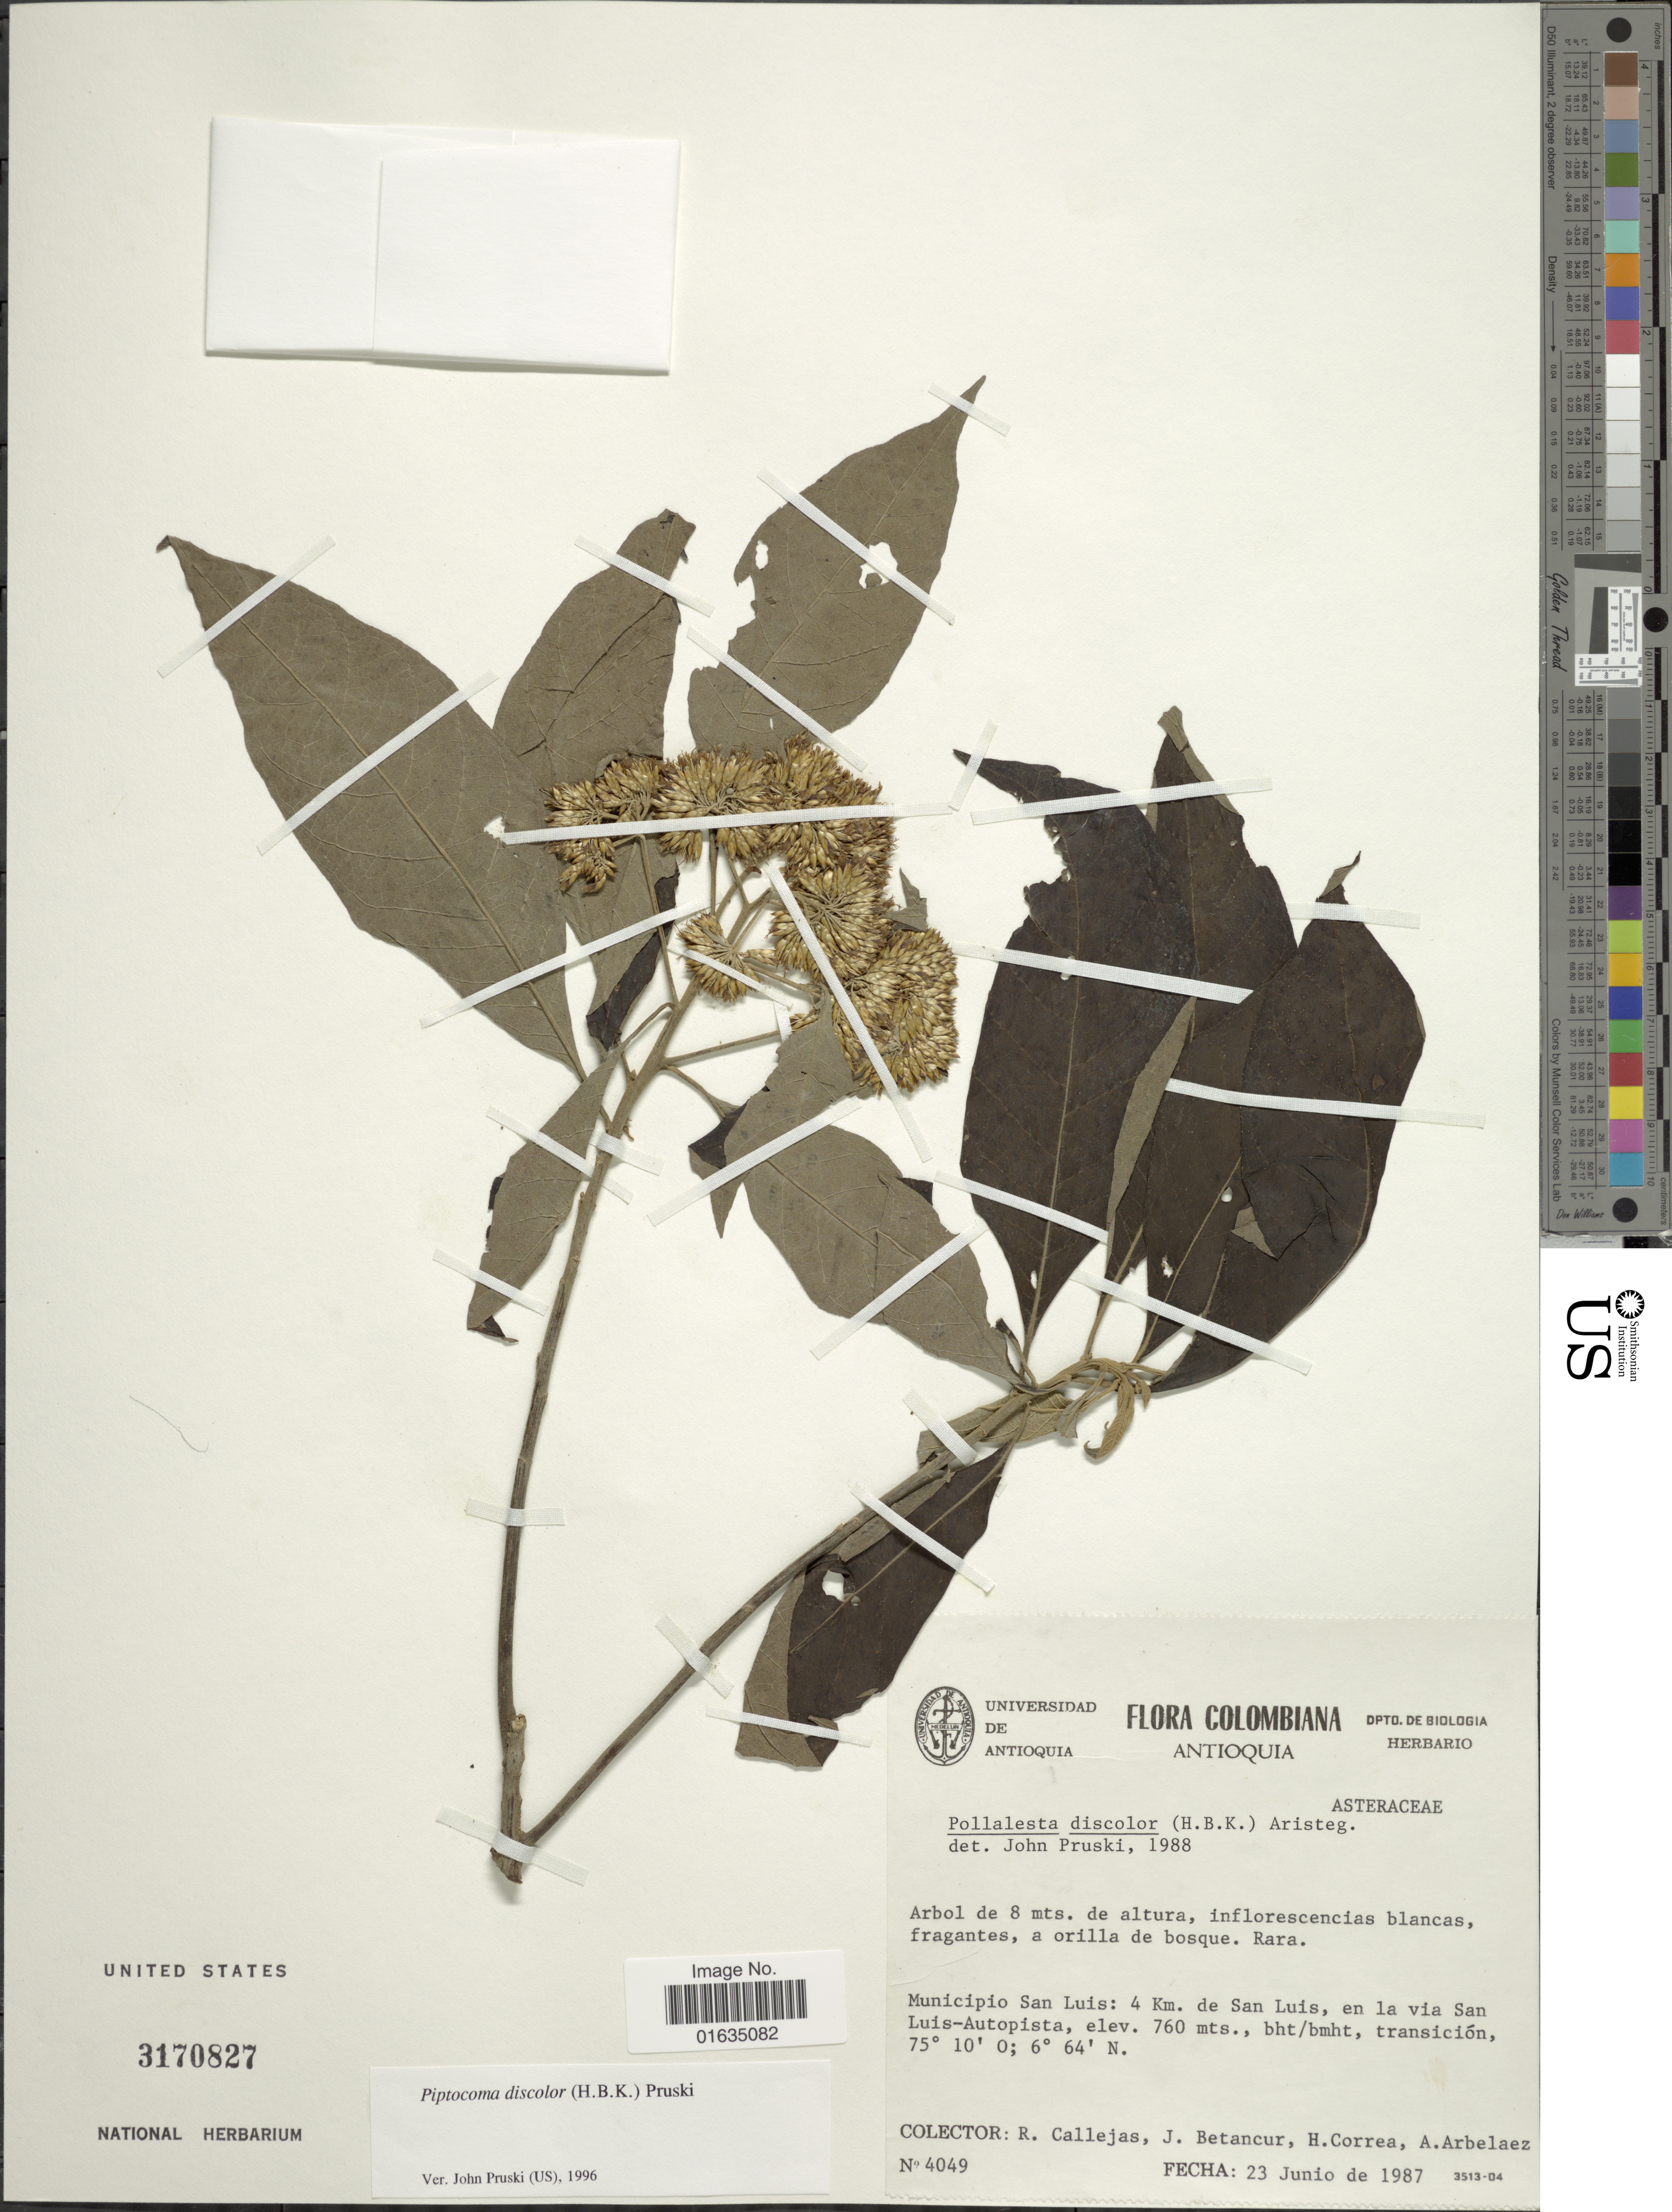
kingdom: Plantae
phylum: Tracheophyta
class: Magnoliopsida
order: Asterales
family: Asteraceae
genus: Pollalesta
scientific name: Pollalesta discolor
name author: (Kunth) Aristeg.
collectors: R. Callejas, J. Betancur, H. Correa & A. Arbelaez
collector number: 4049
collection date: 1987-06-23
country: Colombia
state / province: Antioquia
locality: Colombiana, Municipio San Luis, 4 km de San Luis, en la via San Luis-Autopista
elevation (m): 760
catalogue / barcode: US 3170827